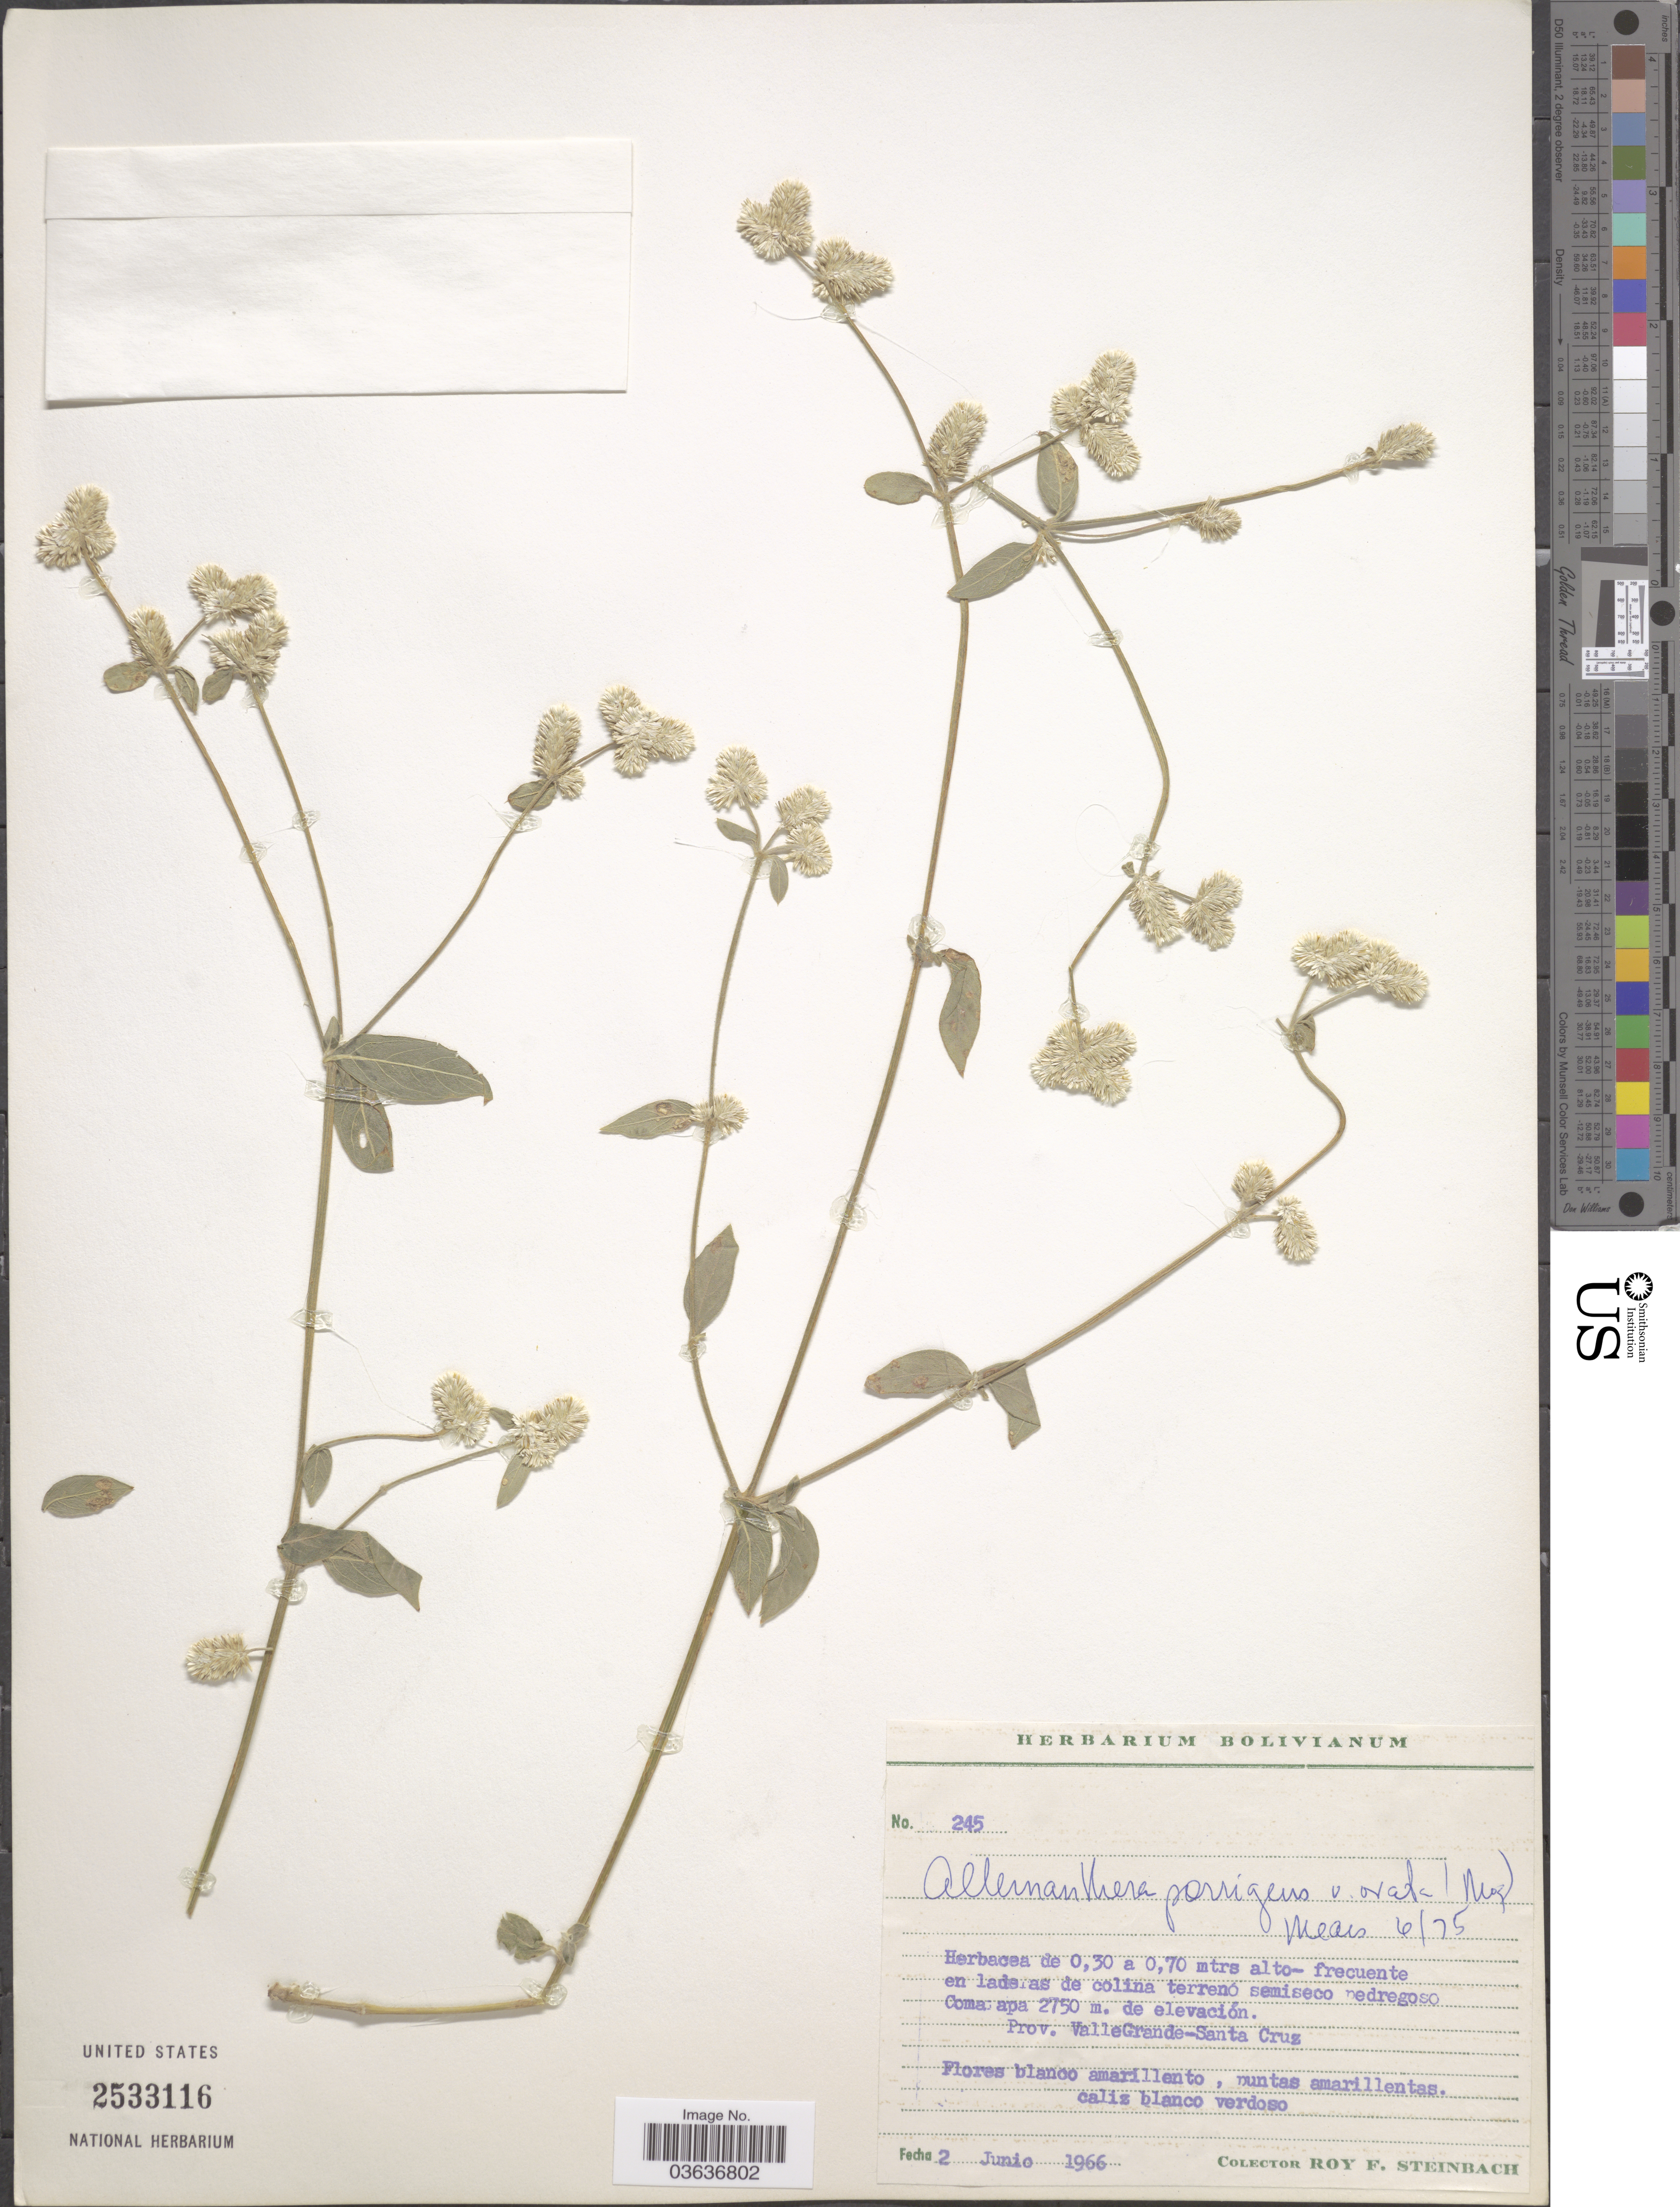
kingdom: Plantae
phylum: Tracheophyta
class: Magnoliopsida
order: Caryophyllales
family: Amaranthaceae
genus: Alternanthera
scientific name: Alternanthera porrigens var. ovata Mears var. nov. ined.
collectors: R. F. Steinbach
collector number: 245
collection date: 1966-06-02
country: Bolivia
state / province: Santa Cruz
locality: Comarapa. Prov. Valle Grande-Santa Cruz.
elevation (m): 2750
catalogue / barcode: US 2533116